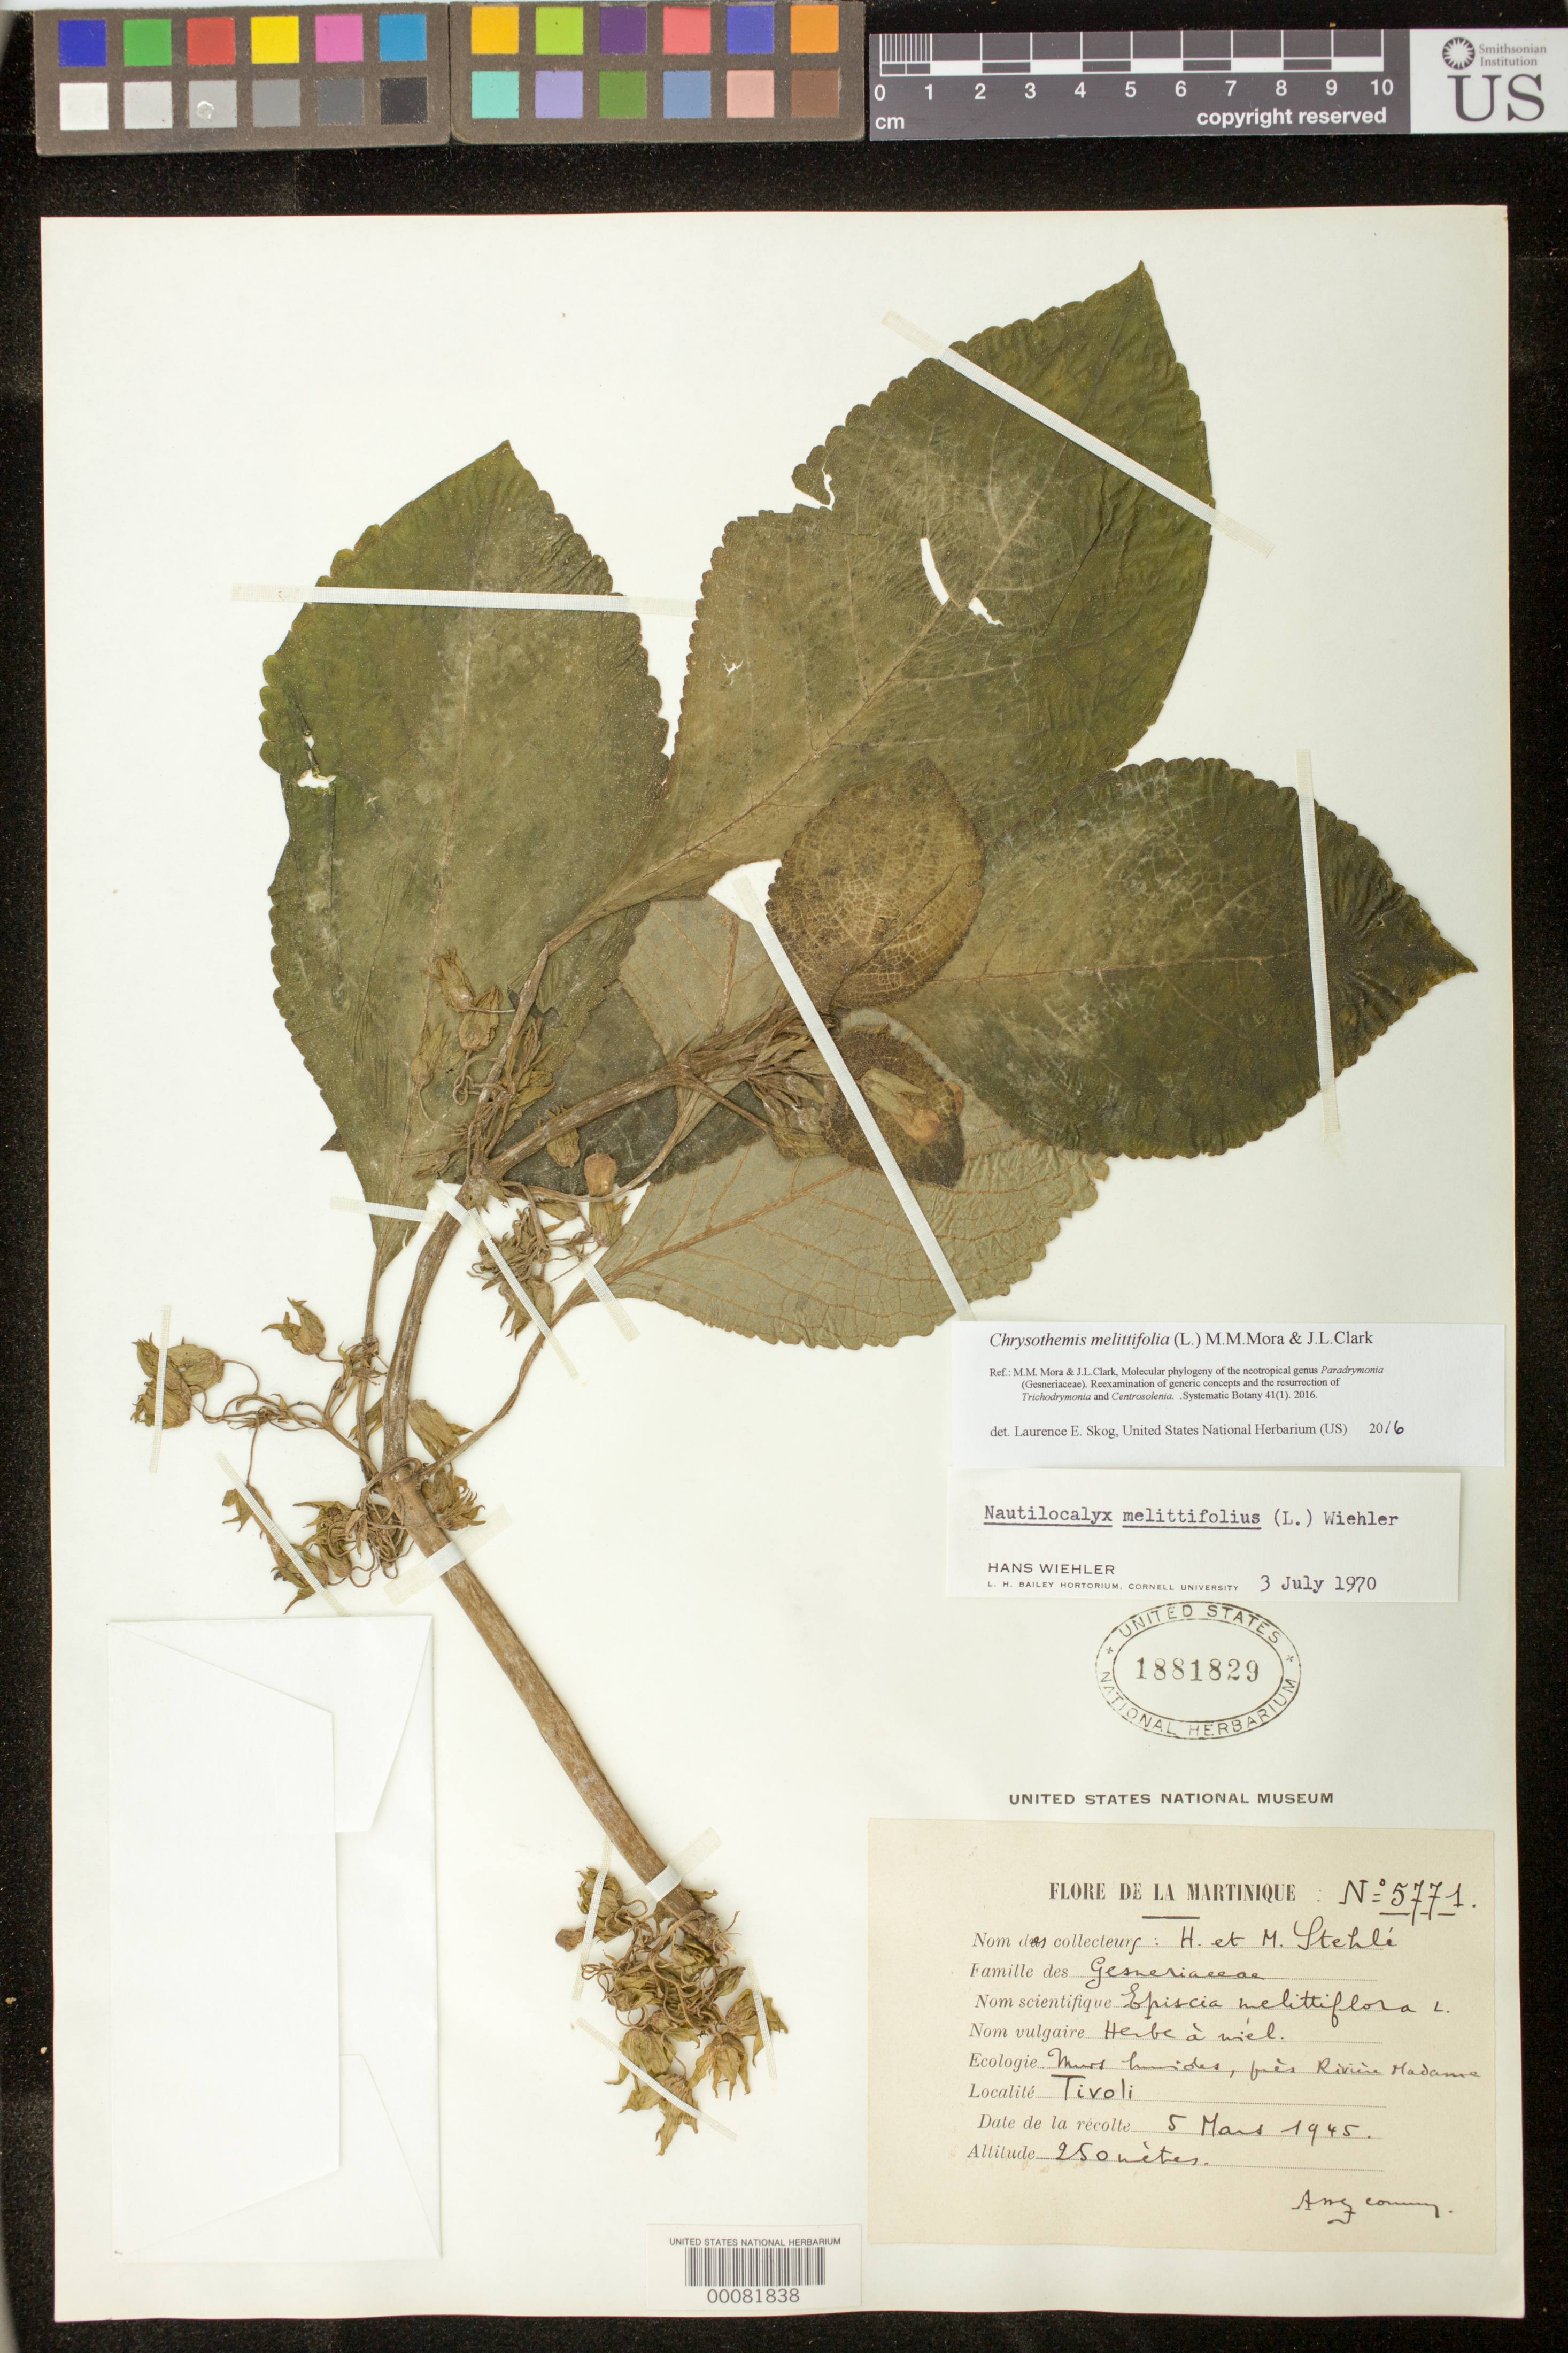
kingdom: Plantae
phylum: Tracheophyta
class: Magnoliopsida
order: Lamiales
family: Gesneriaceae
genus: Chrysothemis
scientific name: Chrysothemis melittifolia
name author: (L.) M.M. Mora & J.L. Clark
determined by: Skog, Laurence E.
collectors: H. Stehlé & M. Stehlé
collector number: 5771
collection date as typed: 05 Mar 1945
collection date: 1945-03-05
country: Martinique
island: Martinique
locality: Tivoli, near Madaure river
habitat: Humid places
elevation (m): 250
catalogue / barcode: US 1881829